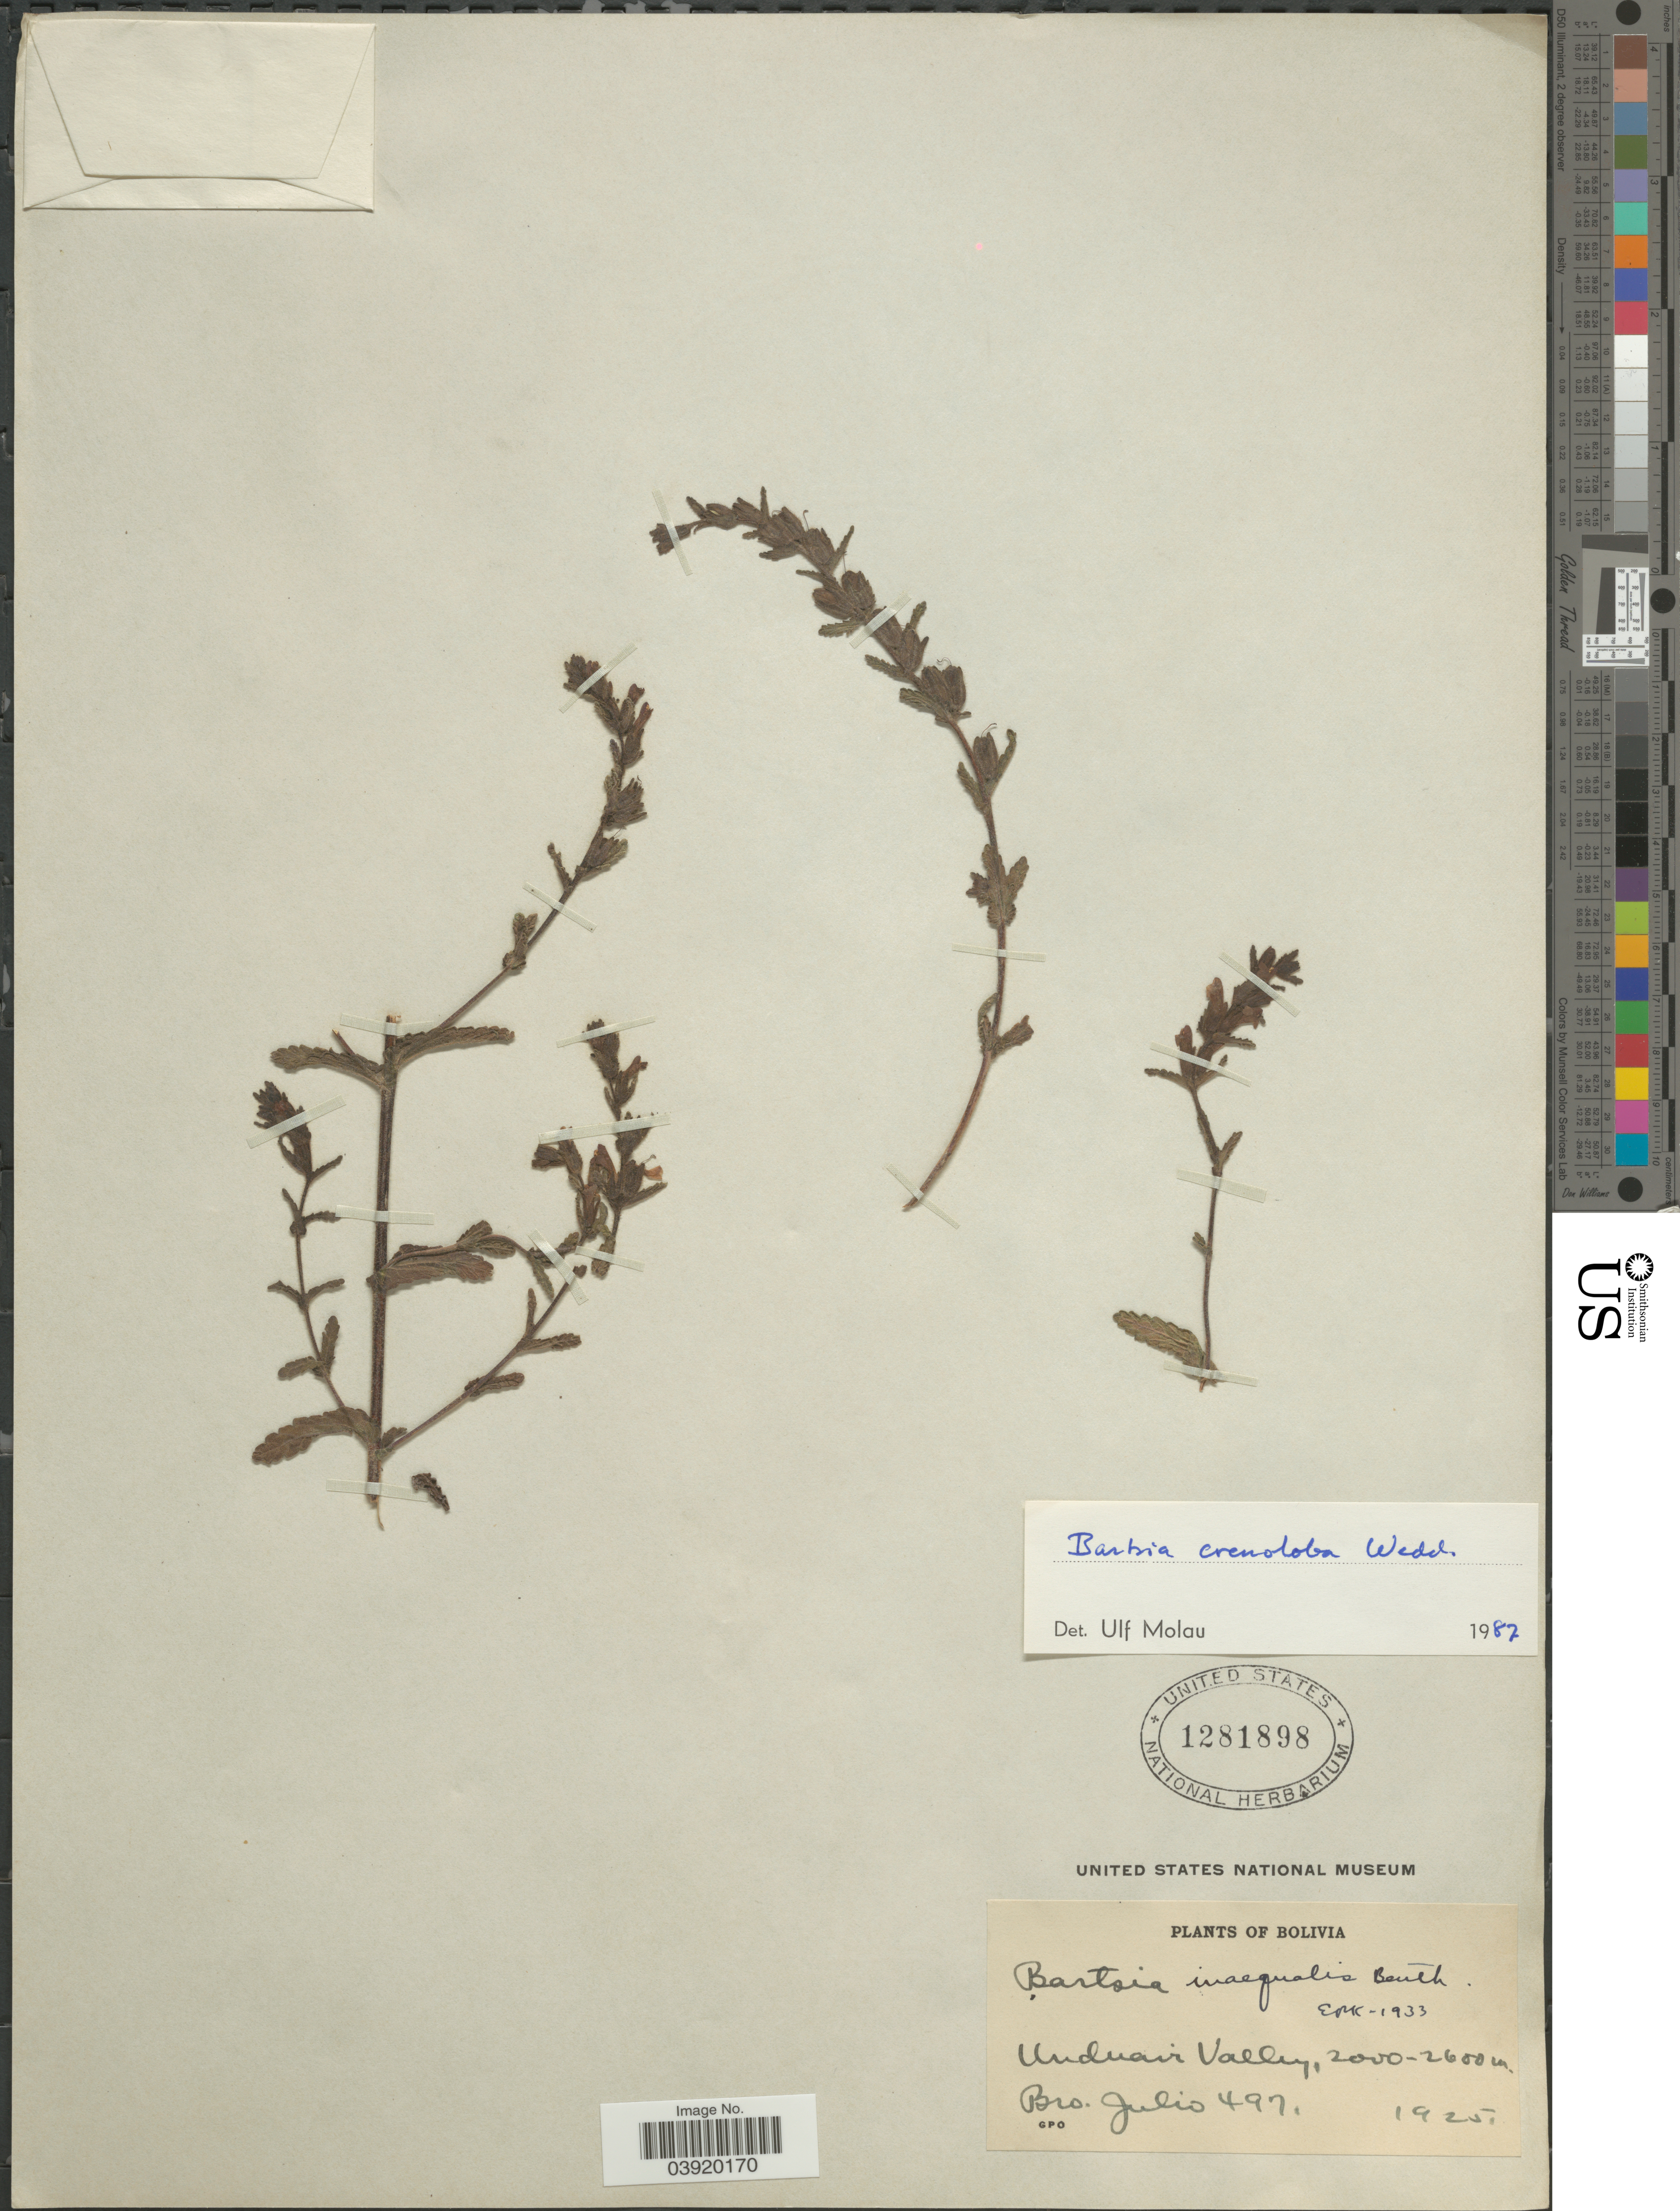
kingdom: Plantae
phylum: Tracheophyta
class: Magnoliopsida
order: Lamiales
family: Orobanchaceae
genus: Bartsia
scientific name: Bartsia crenoloba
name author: Wedd.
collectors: Bro. Julio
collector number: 497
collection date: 1925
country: Bolivia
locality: Unduavi Valley.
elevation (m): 2000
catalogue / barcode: US 1281898